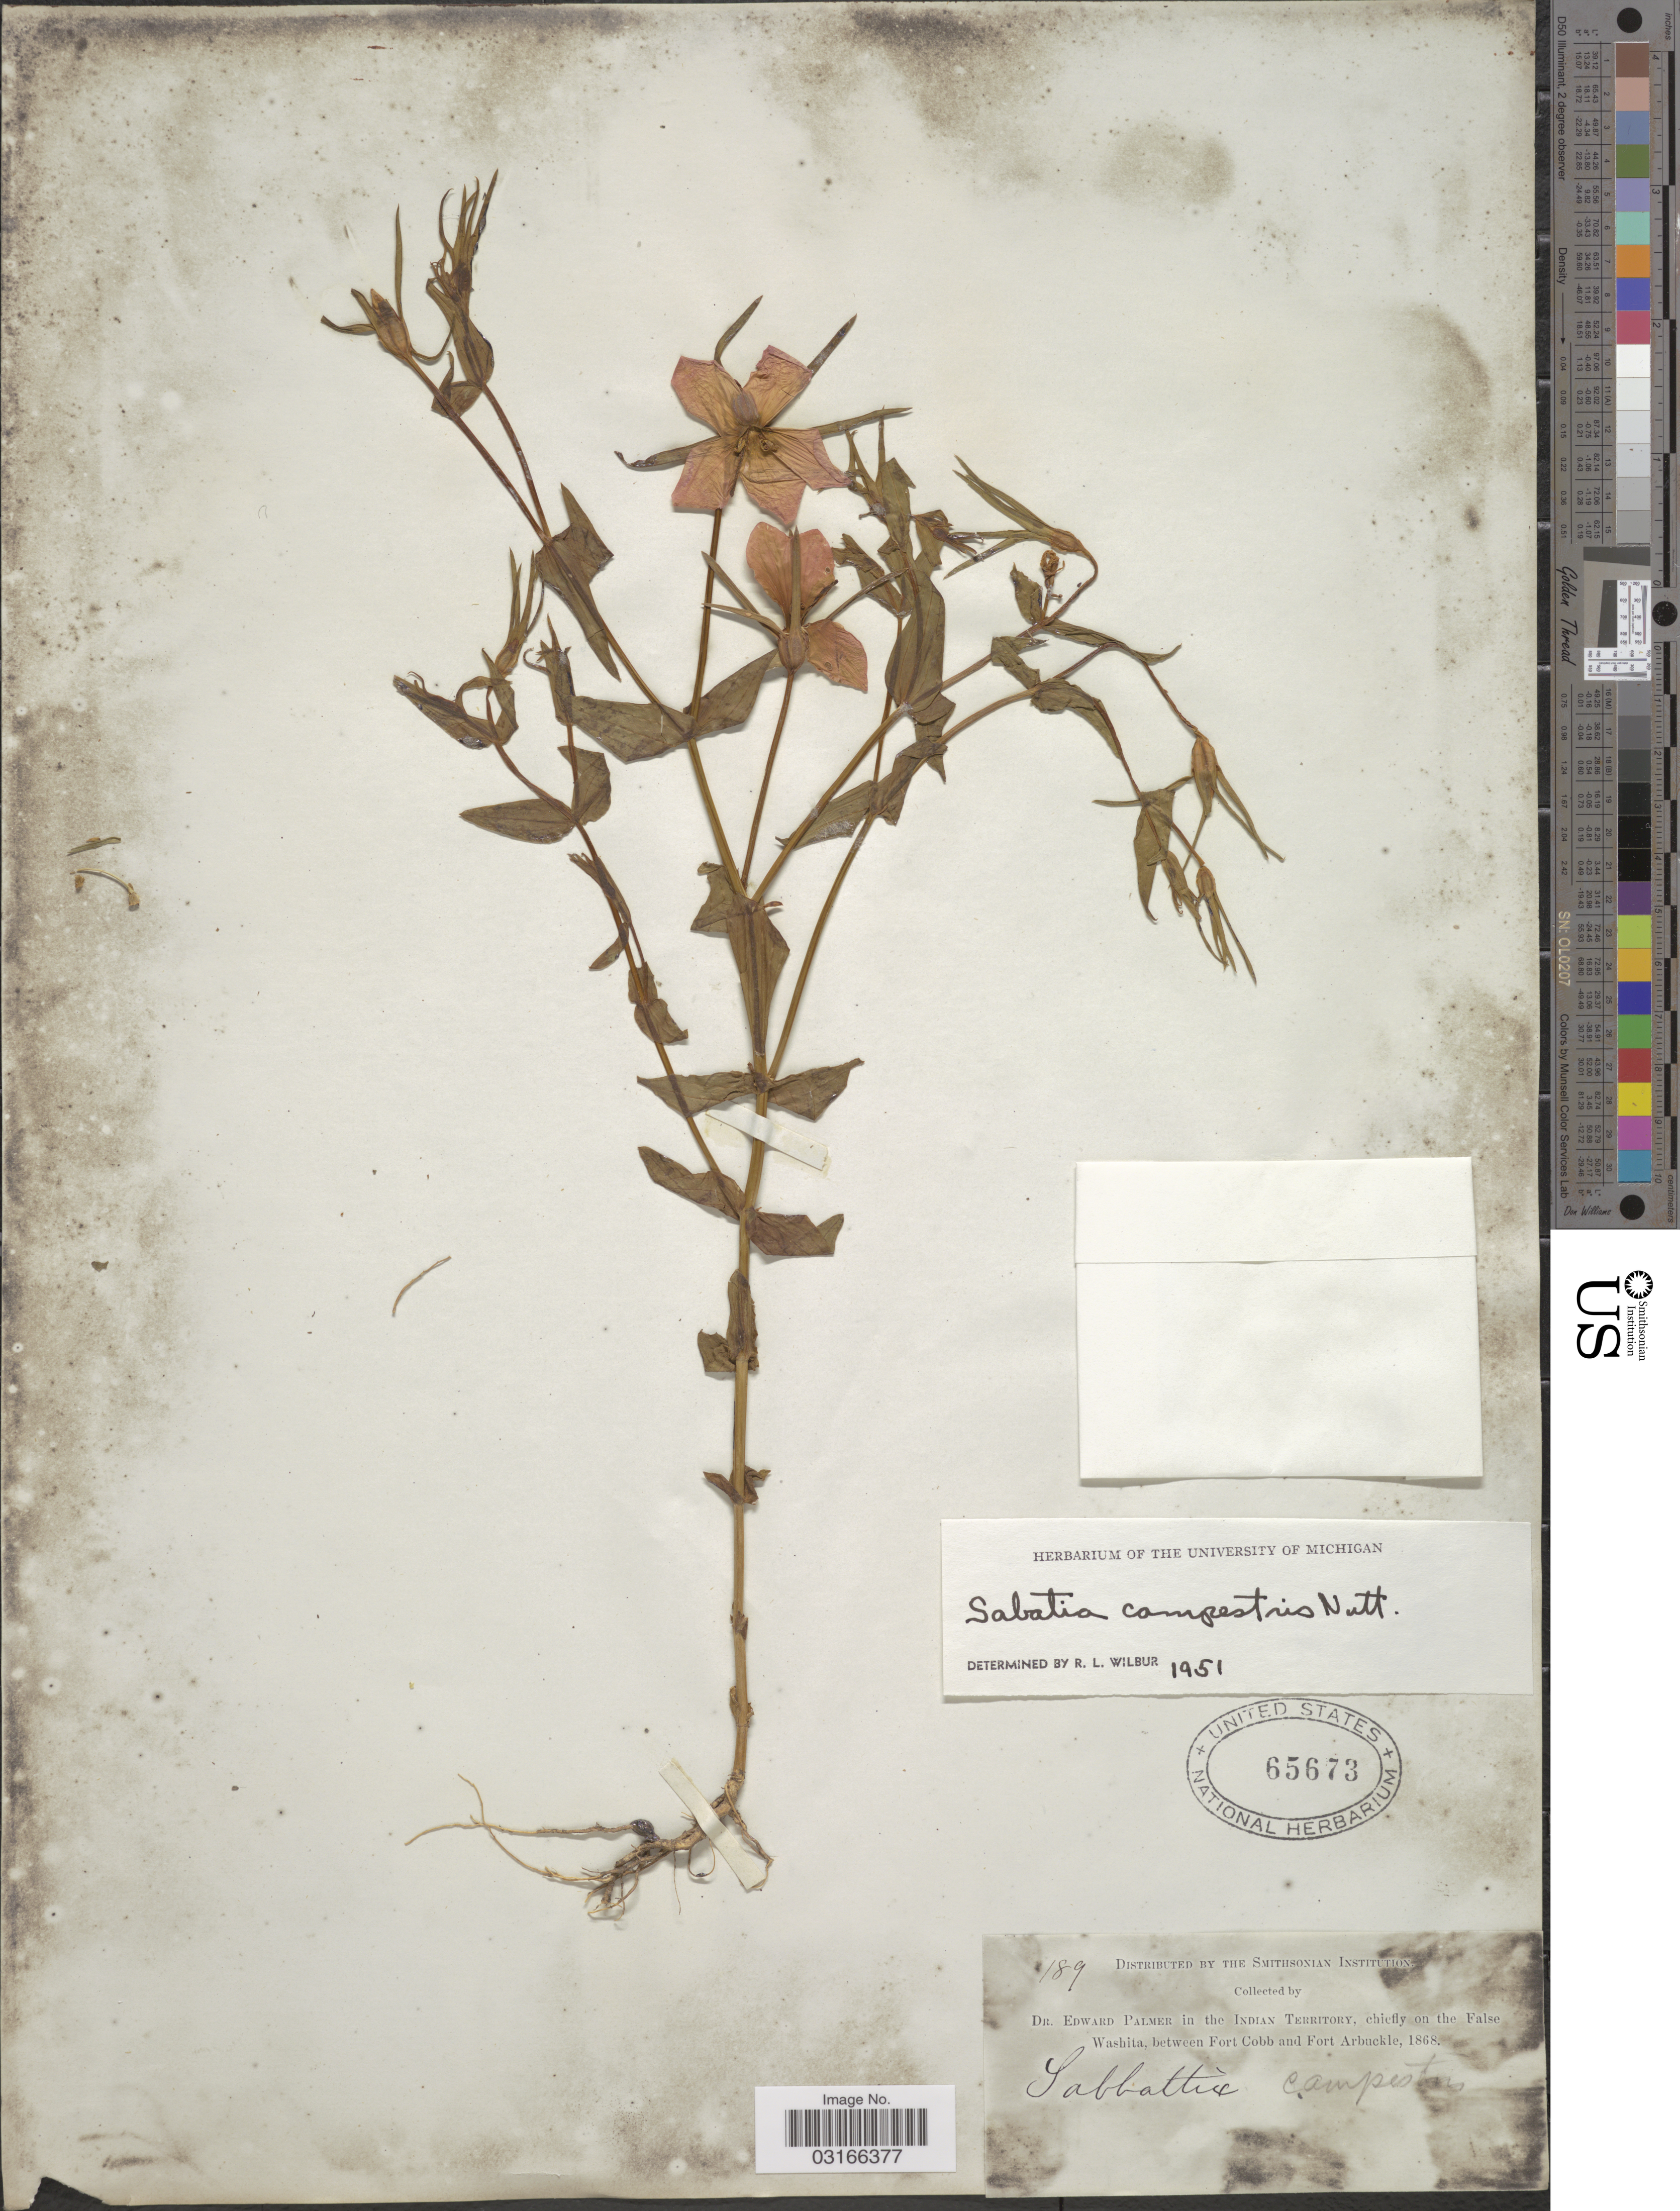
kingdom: Plantae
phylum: Tracheophyta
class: Magnoliopsida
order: Gentianales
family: Gentianaceae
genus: Sabatia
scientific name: Sabatia campestris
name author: Nutt.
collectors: E. Palmer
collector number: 189?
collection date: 1868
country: United States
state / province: Oklahoma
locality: In the Indian Territory, chiefly on the False Washita, between Fort Cobb and Fort Arbuckle.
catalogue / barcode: US 65673